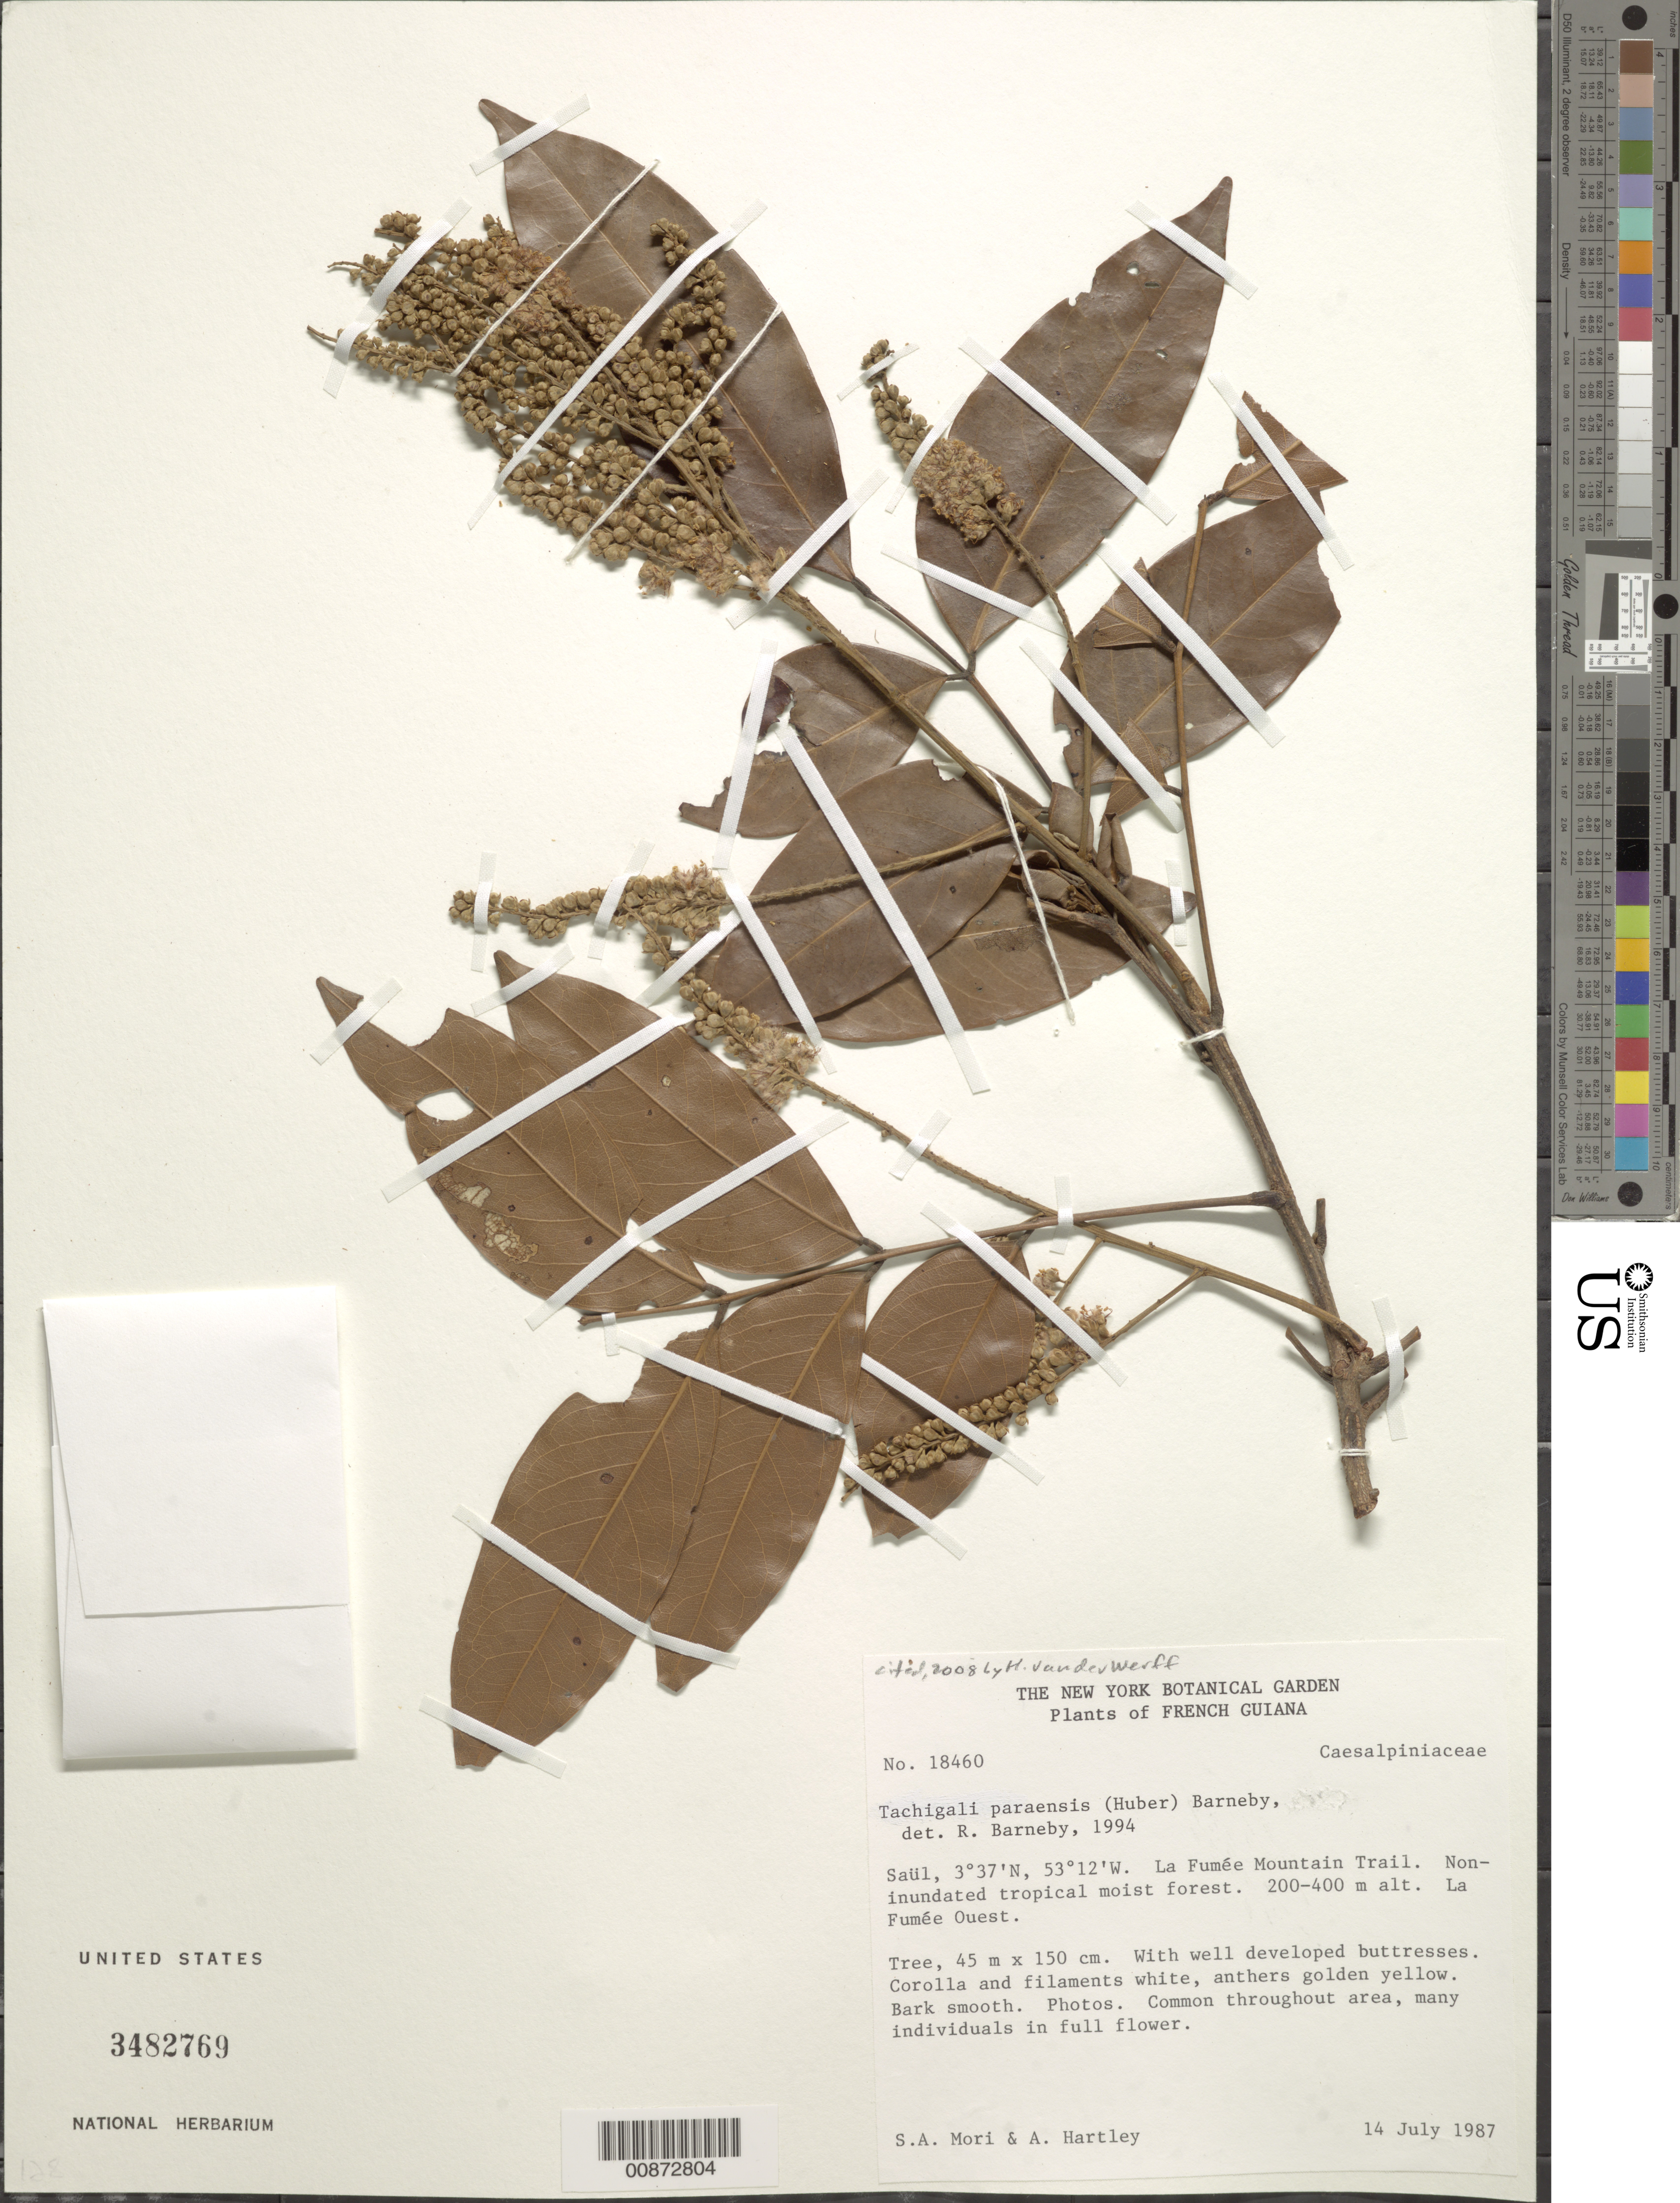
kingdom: Plantae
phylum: Tracheophyta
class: Magnoliopsida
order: Fabales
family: Fabaceae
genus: Tachigali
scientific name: Tachigali paraensis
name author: (Huber) Barneby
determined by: Barneby, Rupert C., (NY)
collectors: S. Mori & A. Hartley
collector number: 18460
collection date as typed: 14-Jul-87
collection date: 1987-07-14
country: French Guiana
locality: Saül, La Fumée Mountain Trail, La Fumée Ouest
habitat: Non-inundated tropical moist forest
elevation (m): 200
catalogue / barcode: US 3482769